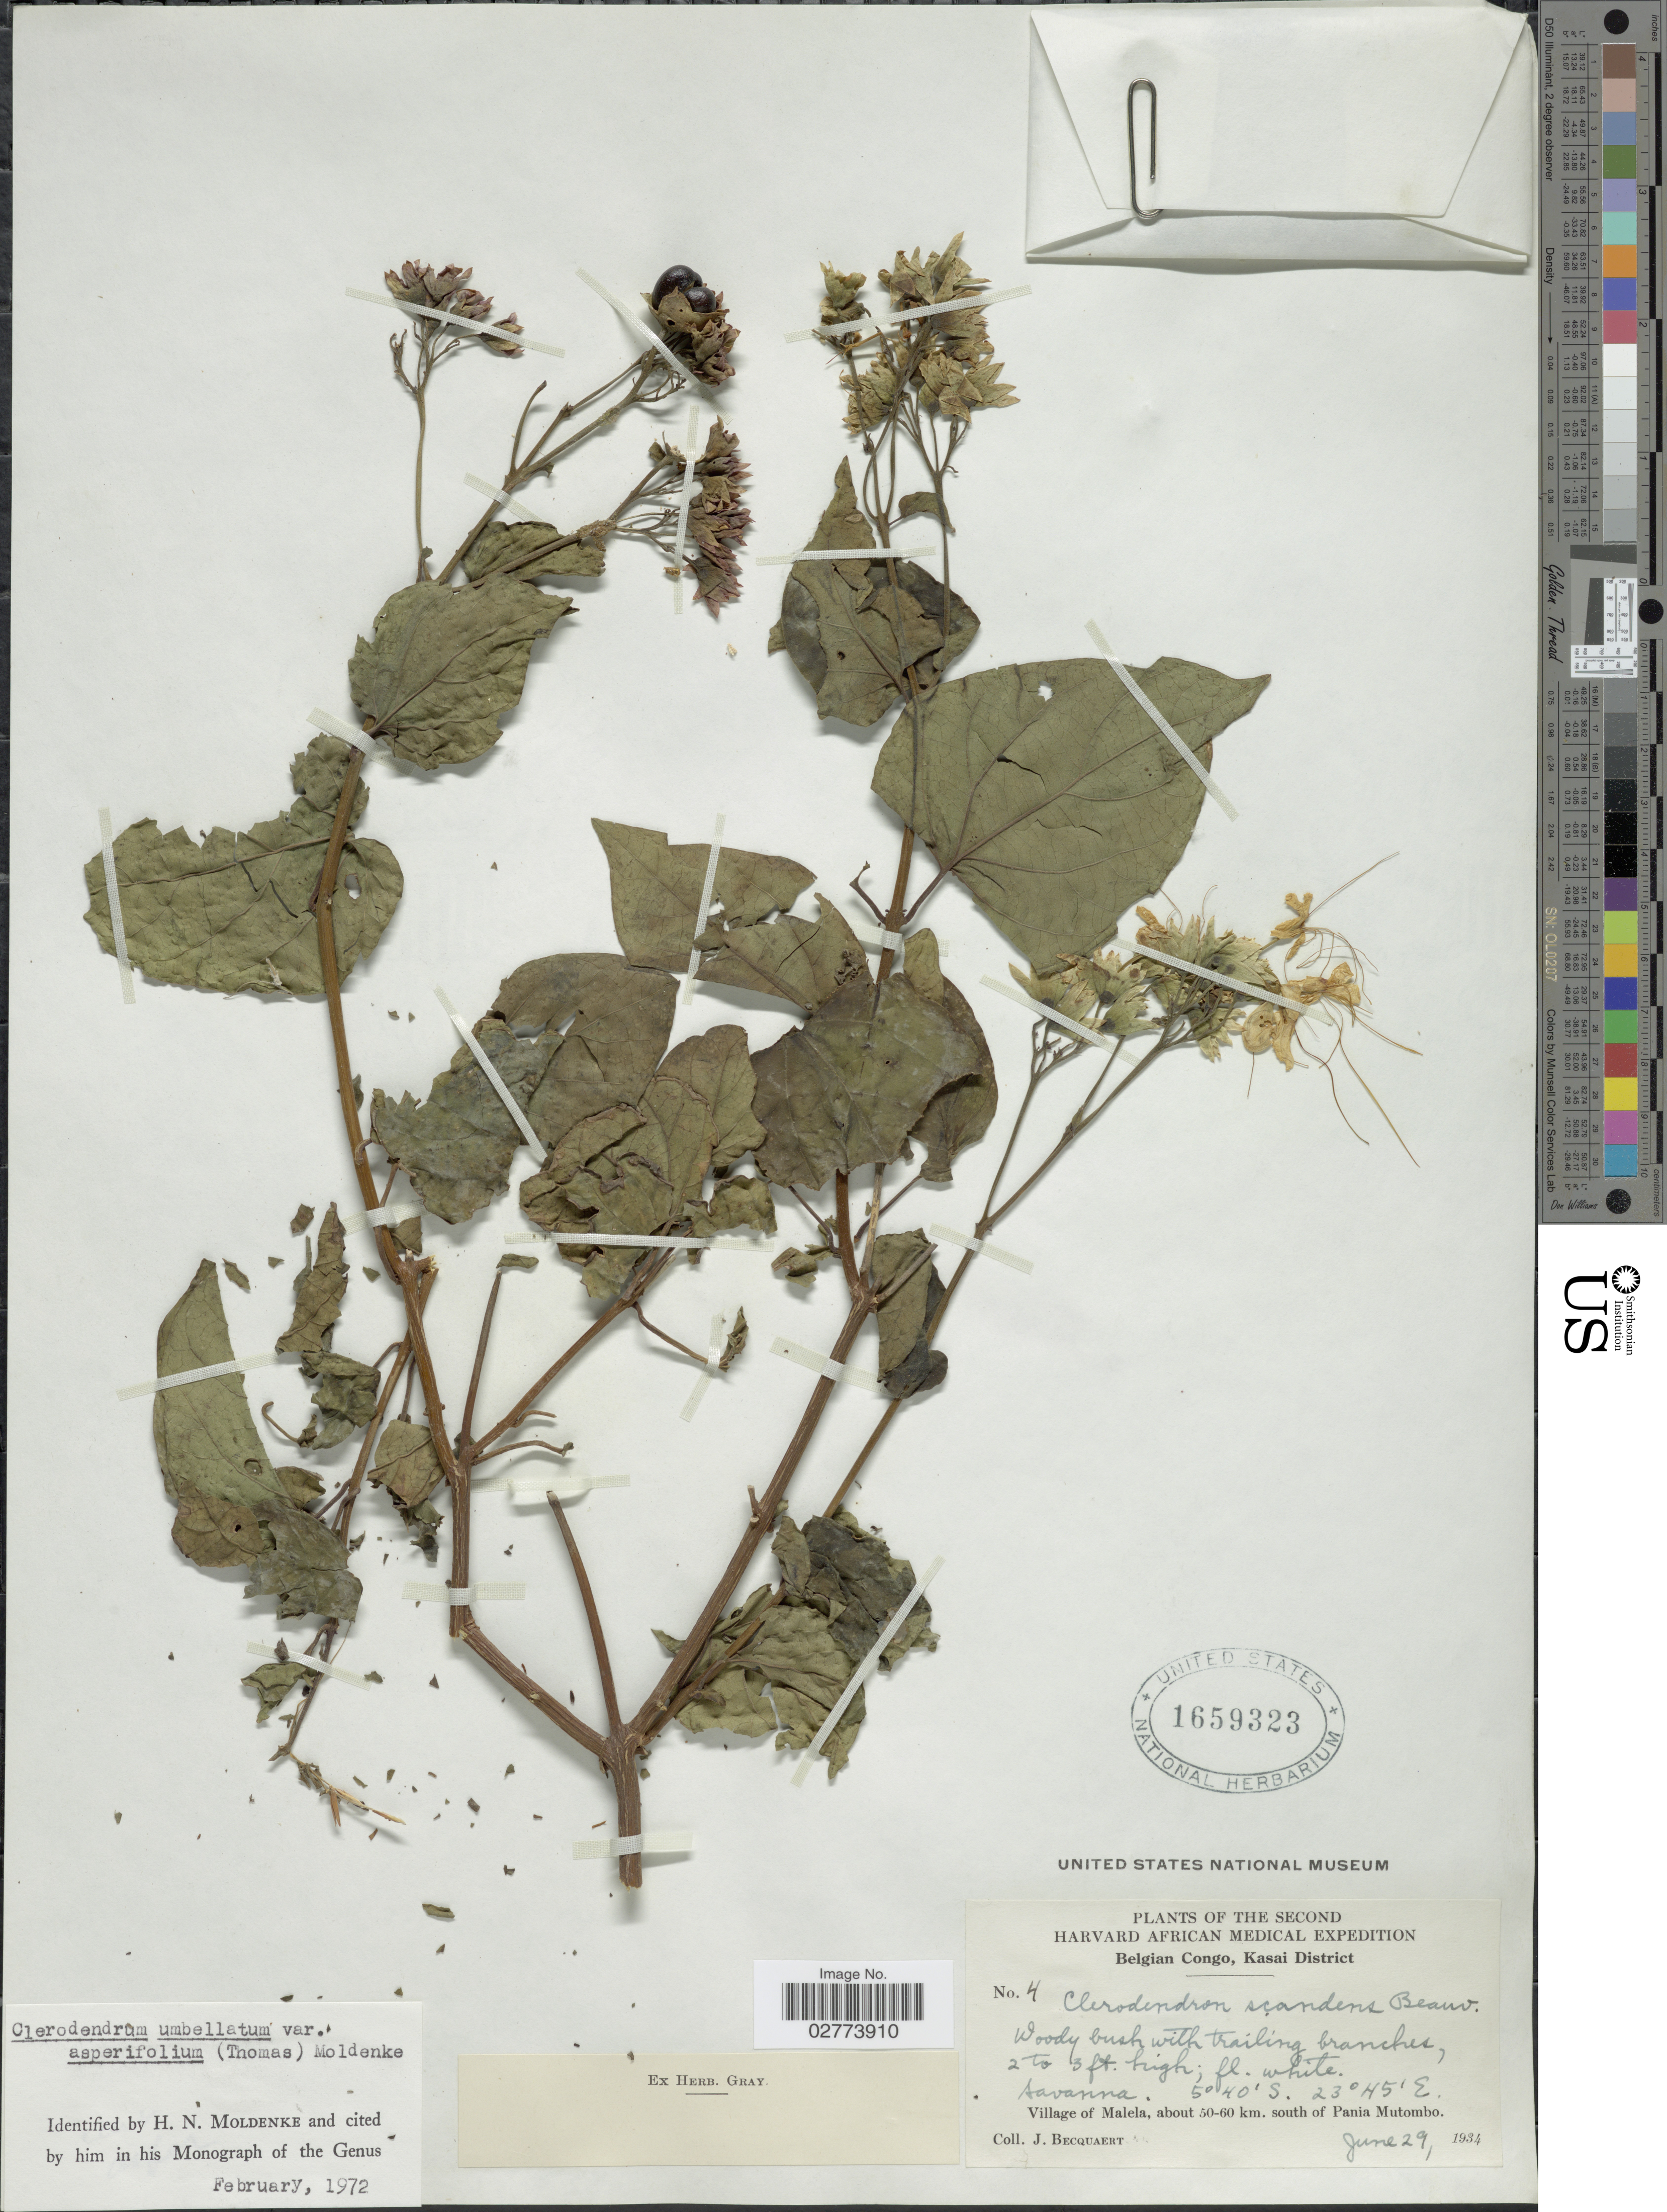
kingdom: Plantae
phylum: Tracheophyta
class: Magnoliopsida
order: Lamiales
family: Lamiaceae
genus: Clerodendrum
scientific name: Clerodendrum umbellatum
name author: Poir.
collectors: J. Bequaert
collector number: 4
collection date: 1934-06-29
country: Congo, Democratic Republic of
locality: Second Harvard African Medical. Belgian Congon, Kasai District. Village of Malela, about 50-60 km. south of Pania Mutombo.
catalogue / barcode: US 1659323